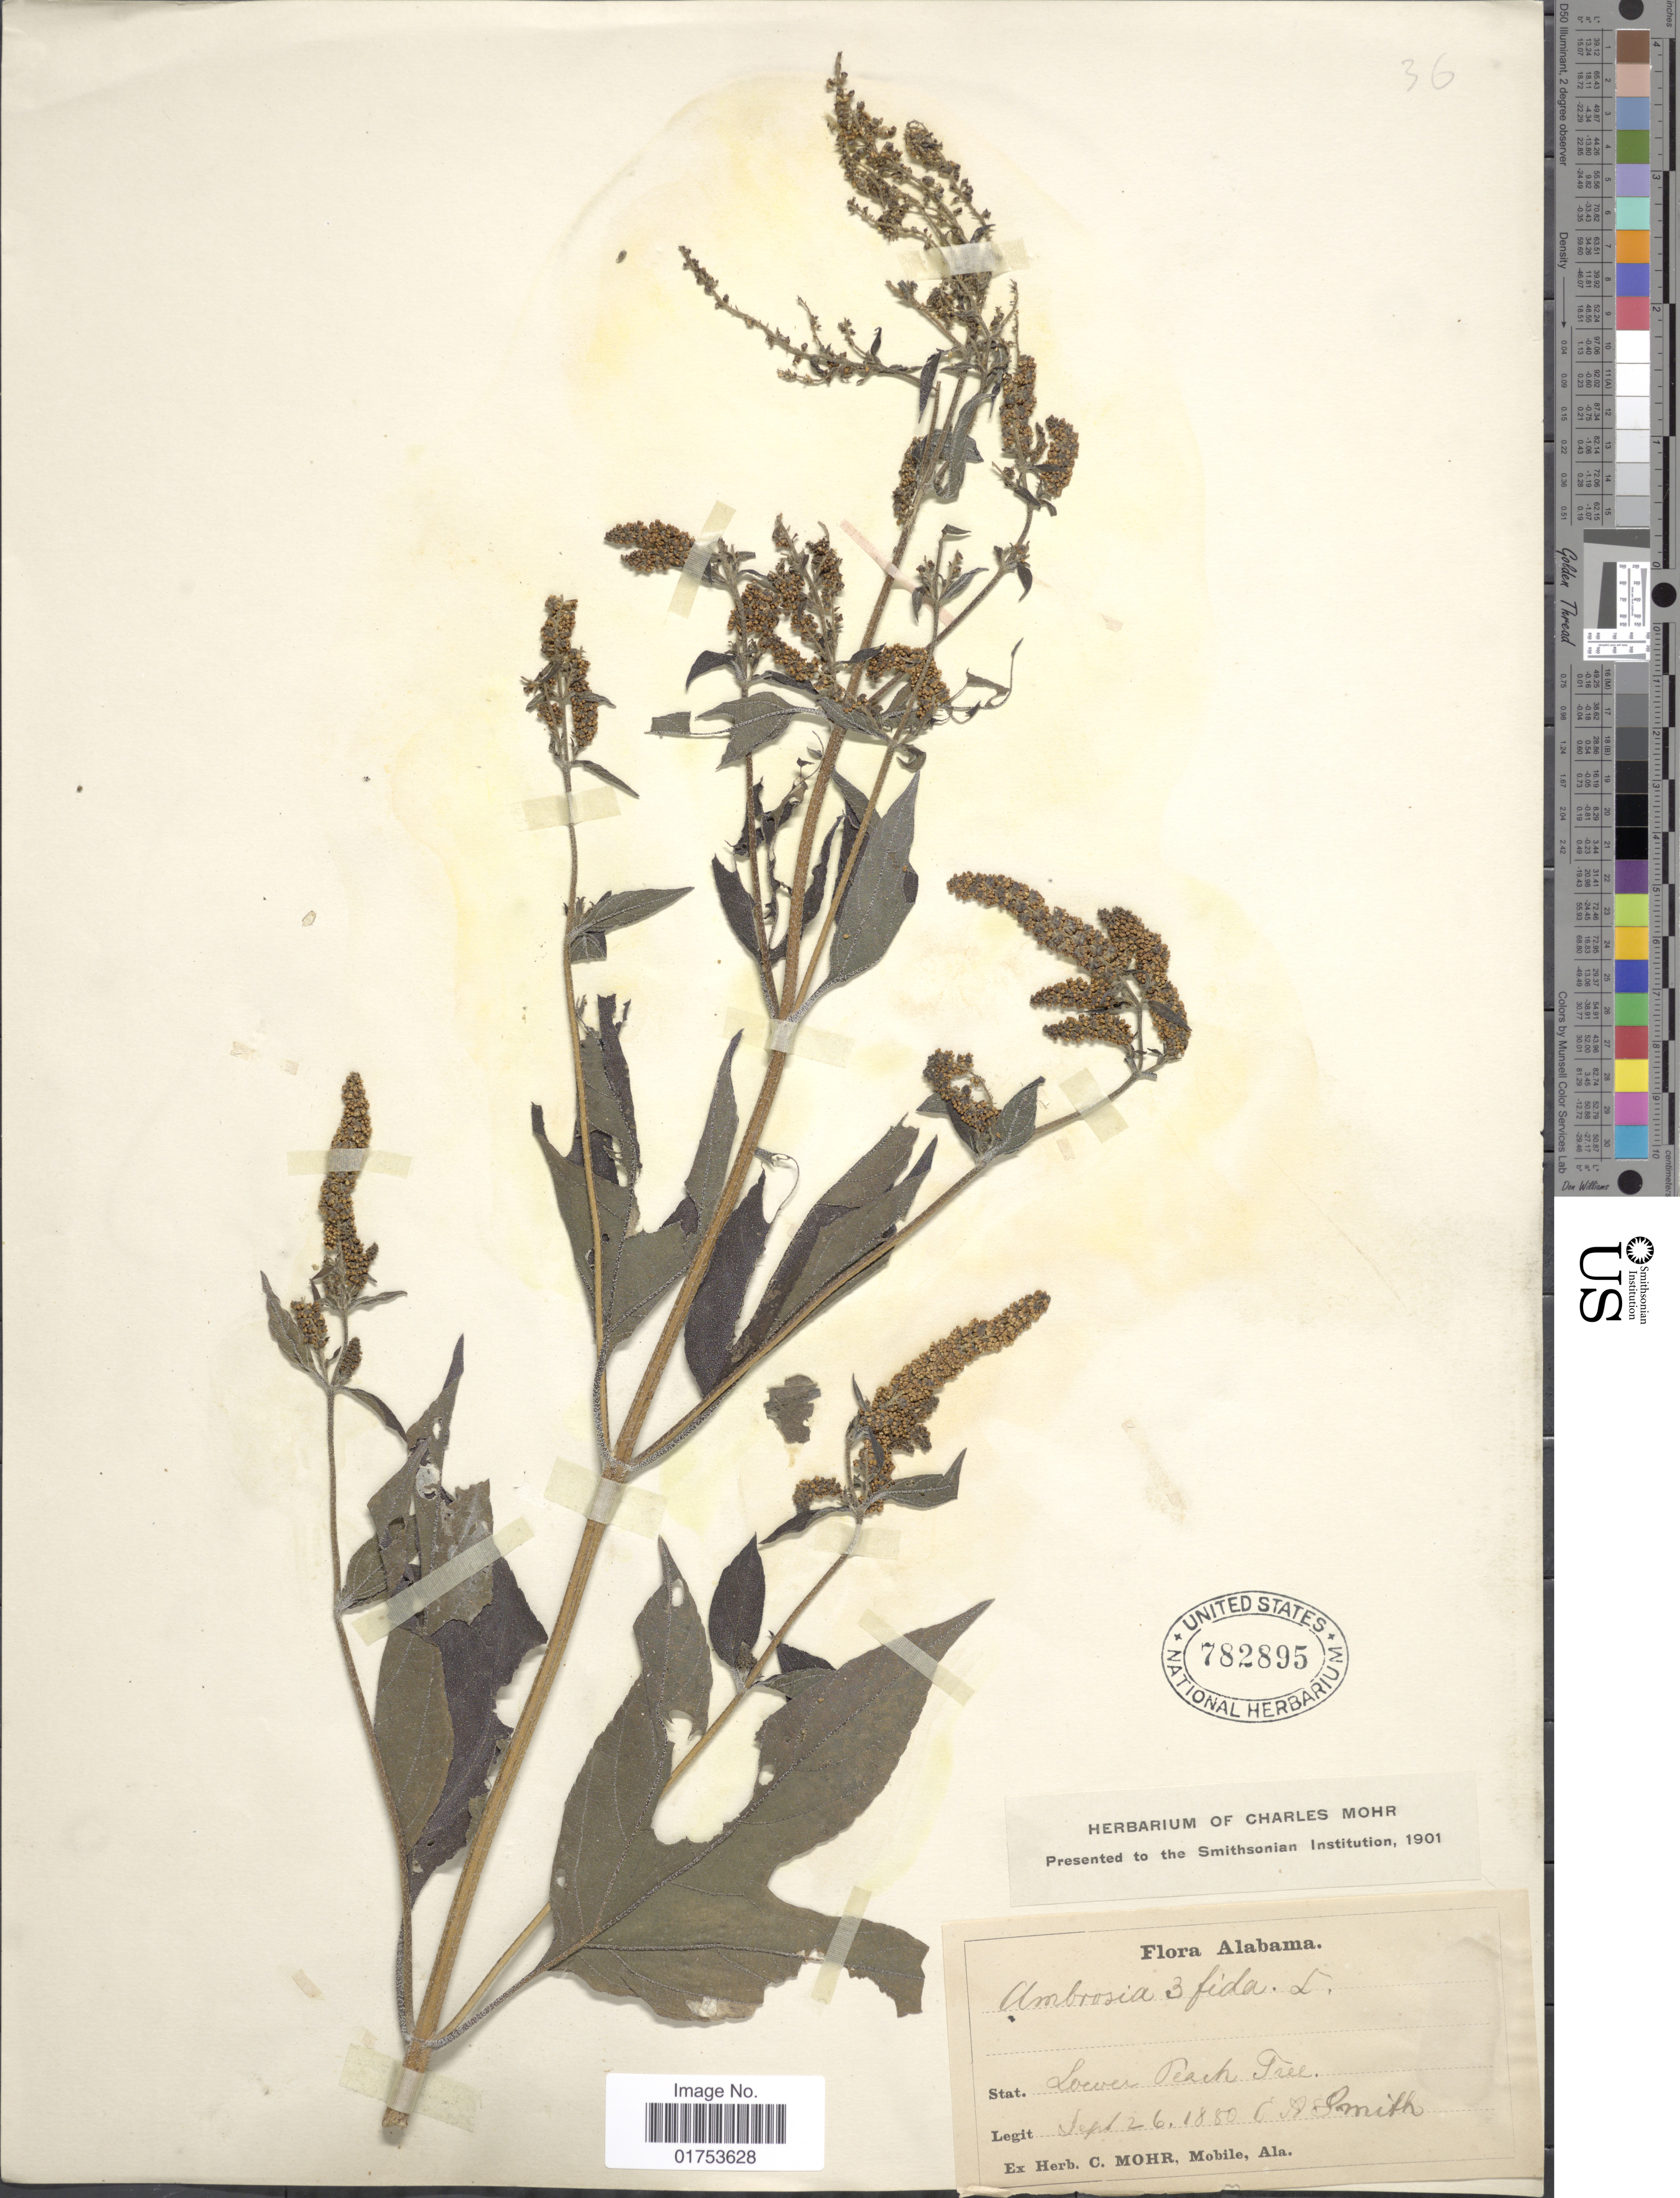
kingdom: Plantae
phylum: Tracheophyta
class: Magnoliopsida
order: Asterales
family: Asteraceae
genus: Ambrosia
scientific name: Ambrosia trifida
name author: L.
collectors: C. A. Smith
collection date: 1880-09-26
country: United States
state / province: Alabama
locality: Lower Peach Tree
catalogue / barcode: US 782895